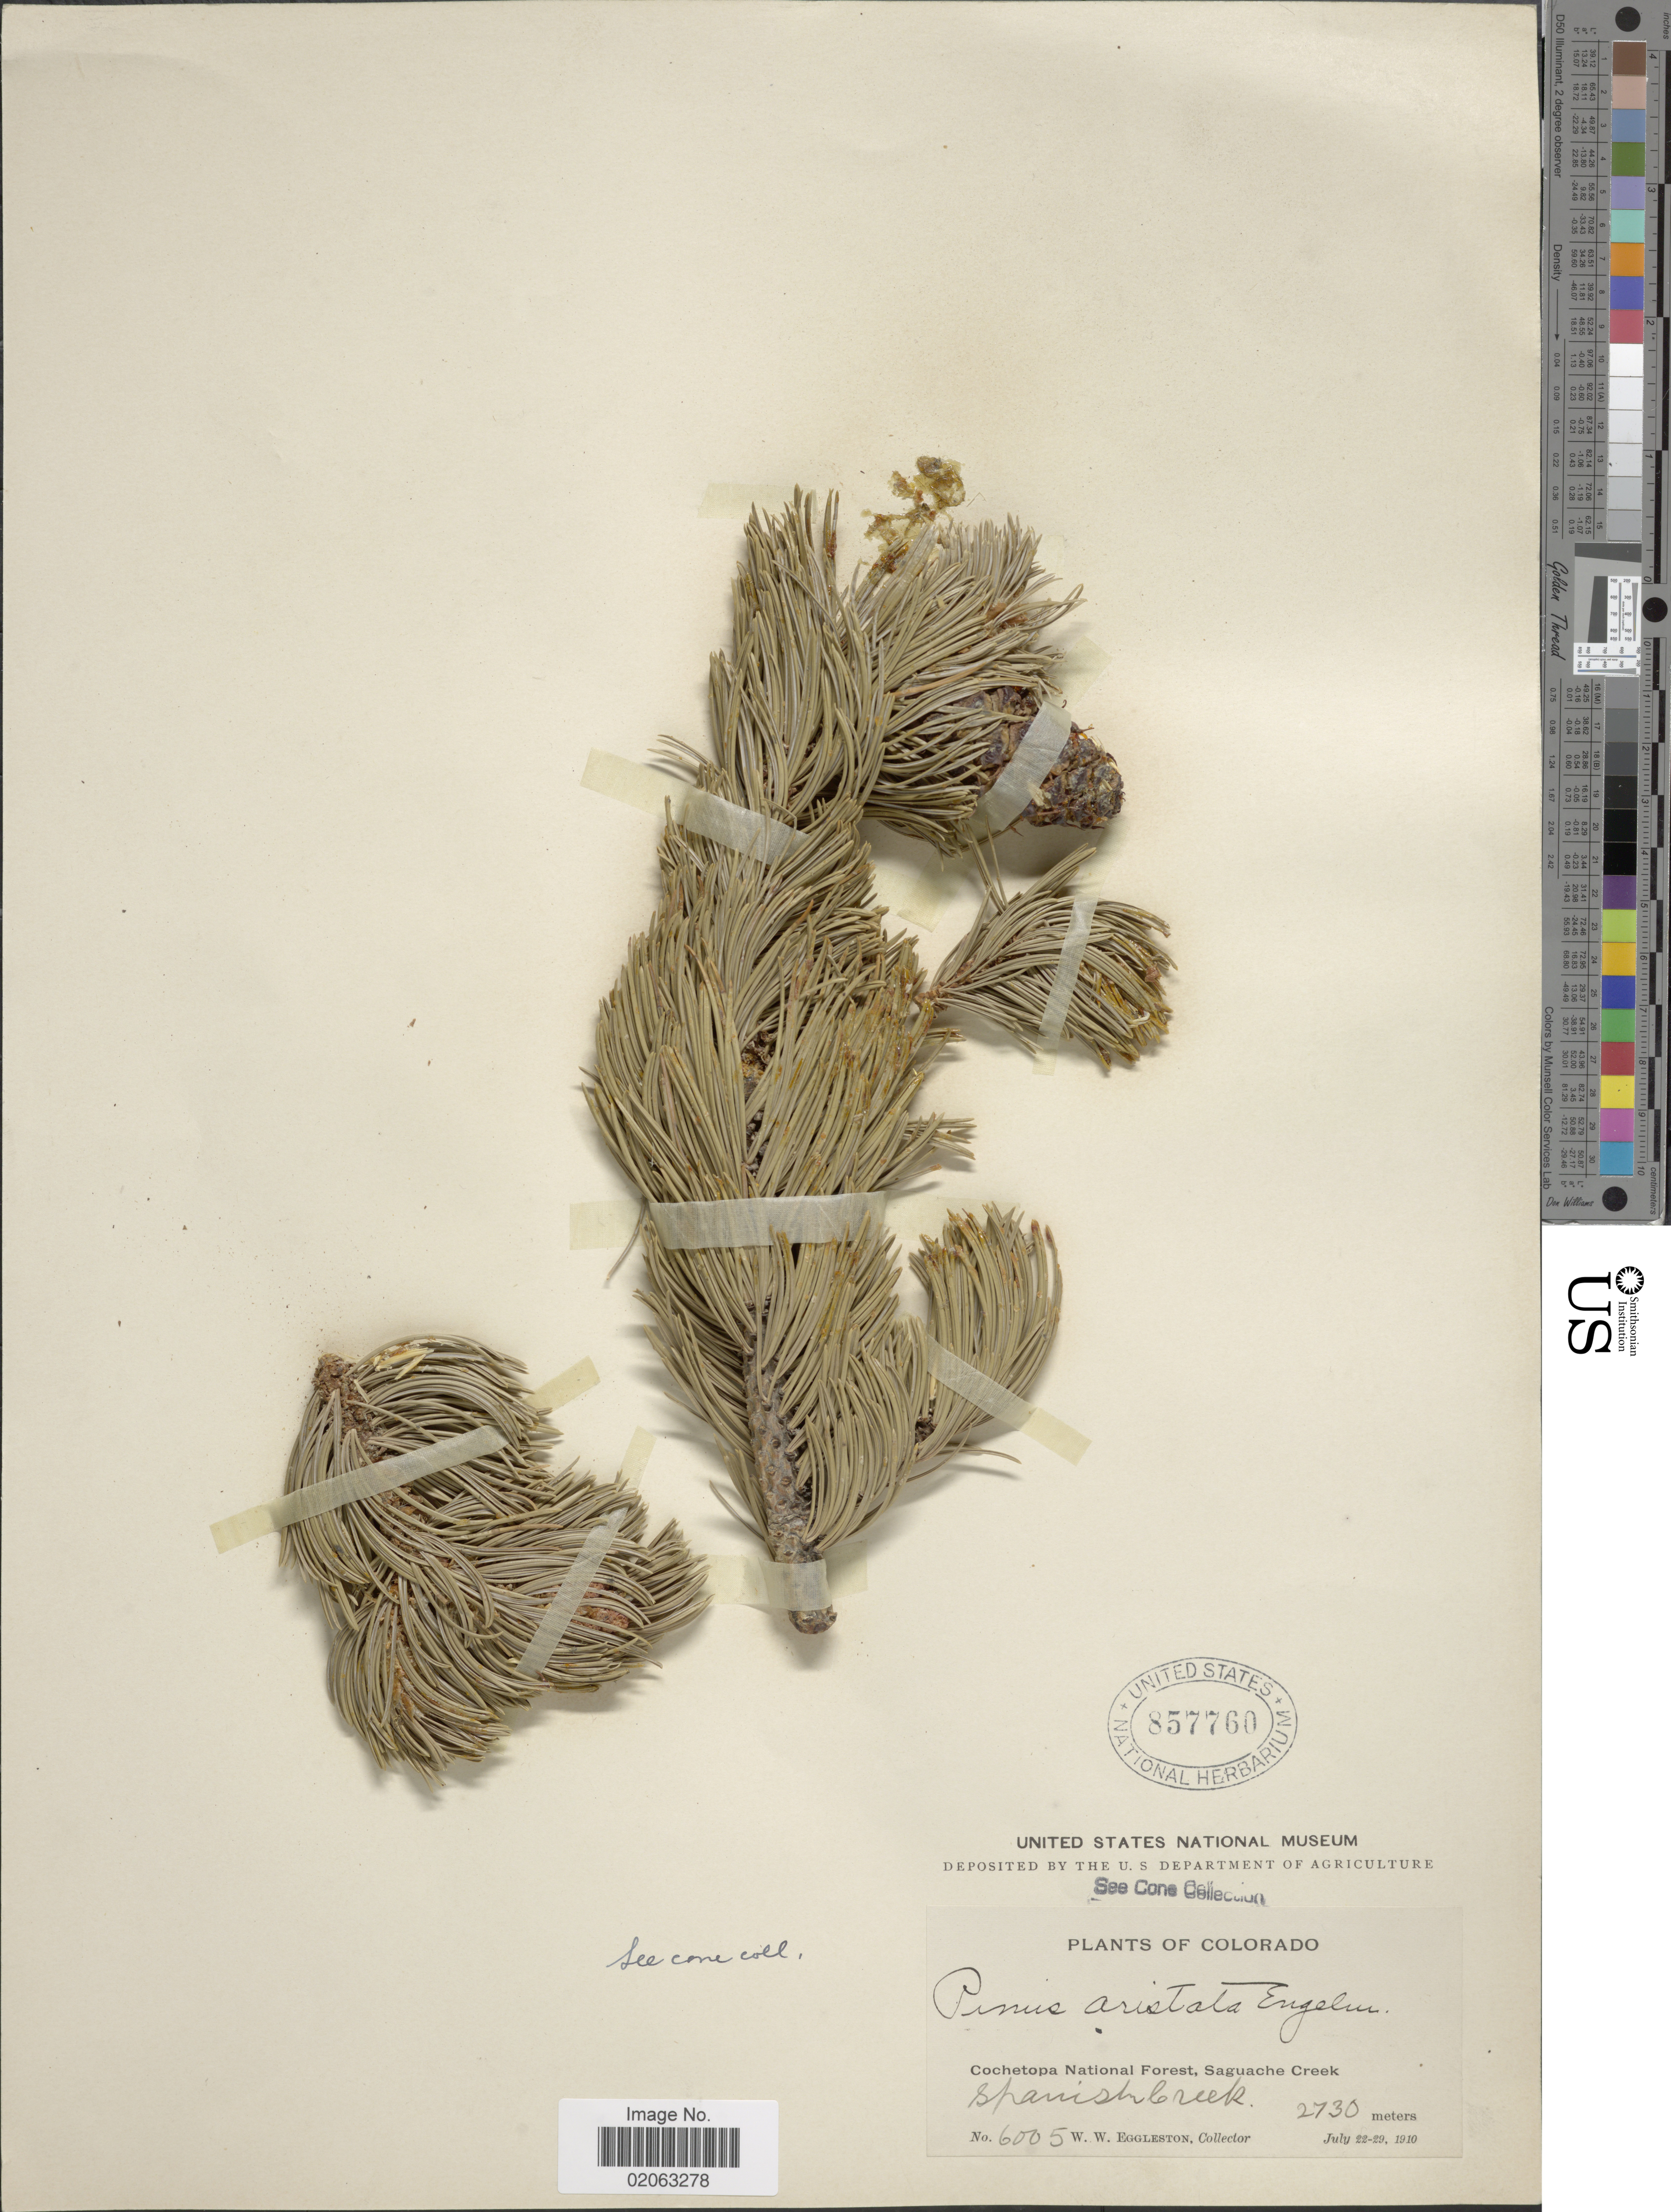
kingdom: Plantae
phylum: Tracheophyta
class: Pinopsida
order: Pinales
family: Pinaceae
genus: Pinus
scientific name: Pinus aristata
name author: Engelm.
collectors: W. W. Eggleston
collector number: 6005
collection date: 1910-07-22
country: United States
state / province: Colorado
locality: Cochetop National Forest, Saguache Creek, Spanish Creek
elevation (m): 2730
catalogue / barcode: US 857760